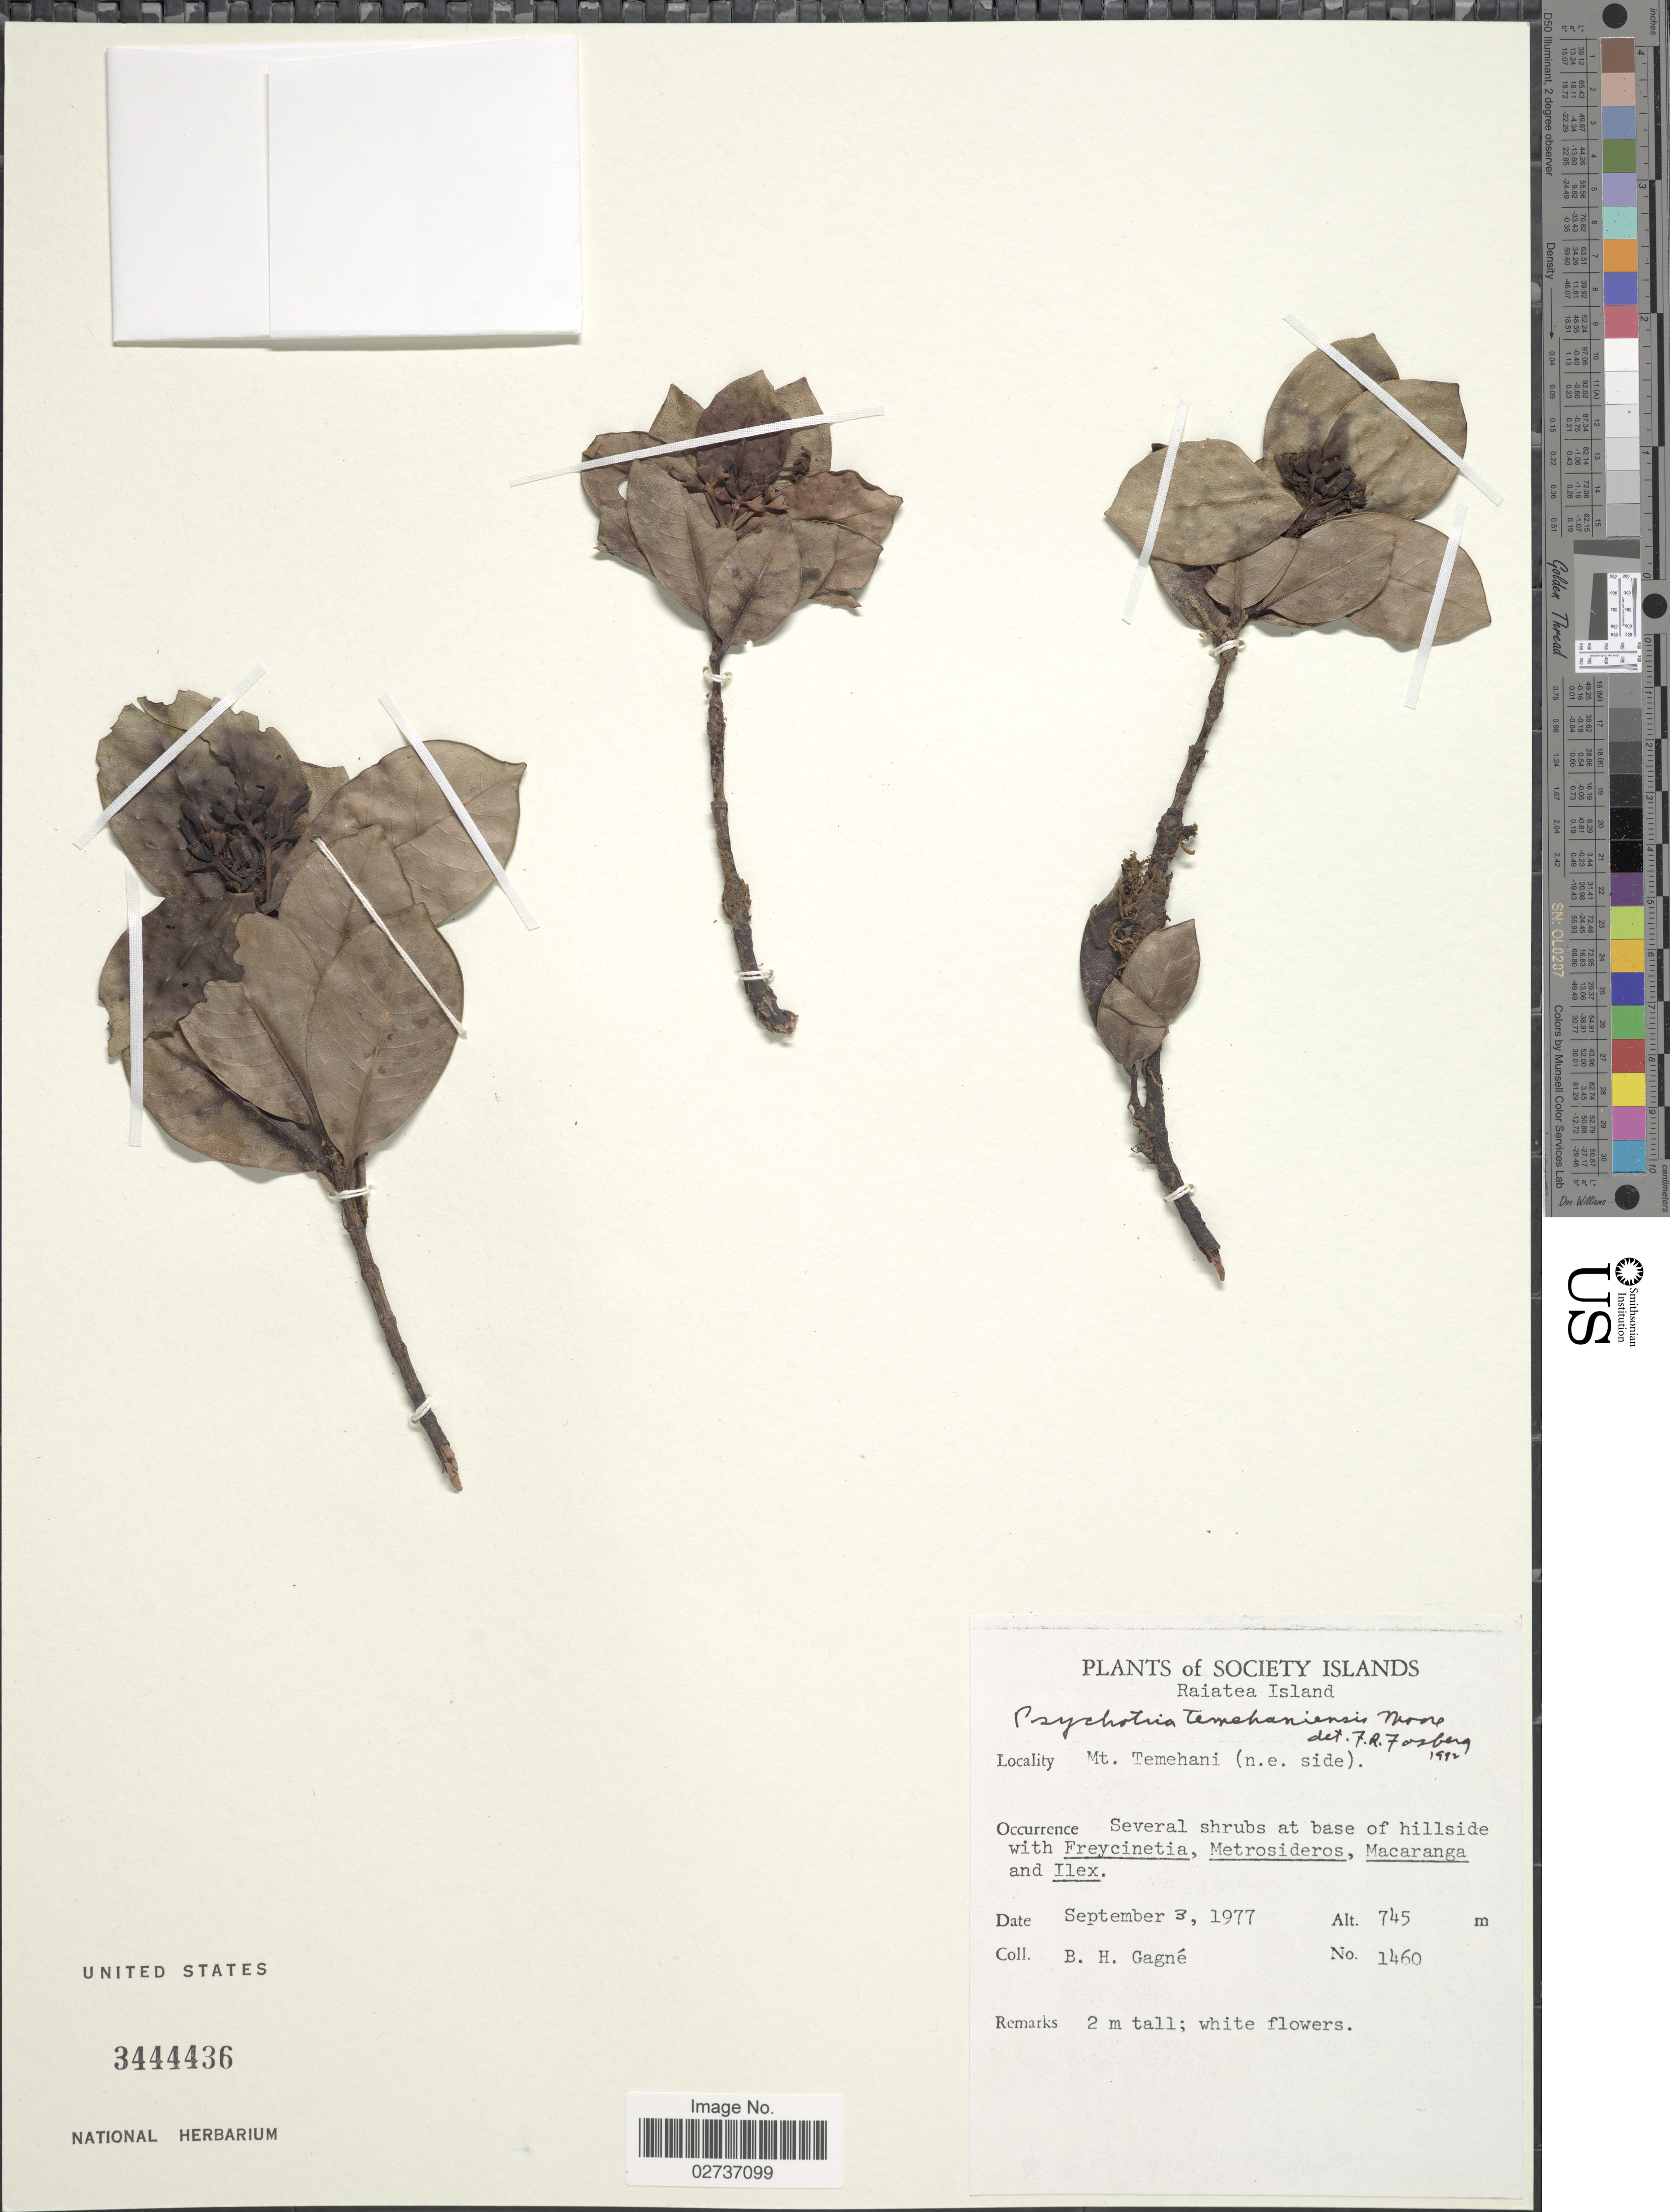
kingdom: Plantae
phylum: Tracheophyta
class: Magnoliopsida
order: Gentianales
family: Rubiaceae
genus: Psychotria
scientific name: Psychotria temehaniensis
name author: J.W. Moore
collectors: B. H. Gagné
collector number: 1460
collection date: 1977-09-03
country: French Polynesia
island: Raiatea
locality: Society Islands. Raiatea Island. Mt. Temehani (n.e. side)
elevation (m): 745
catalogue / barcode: US 3444436